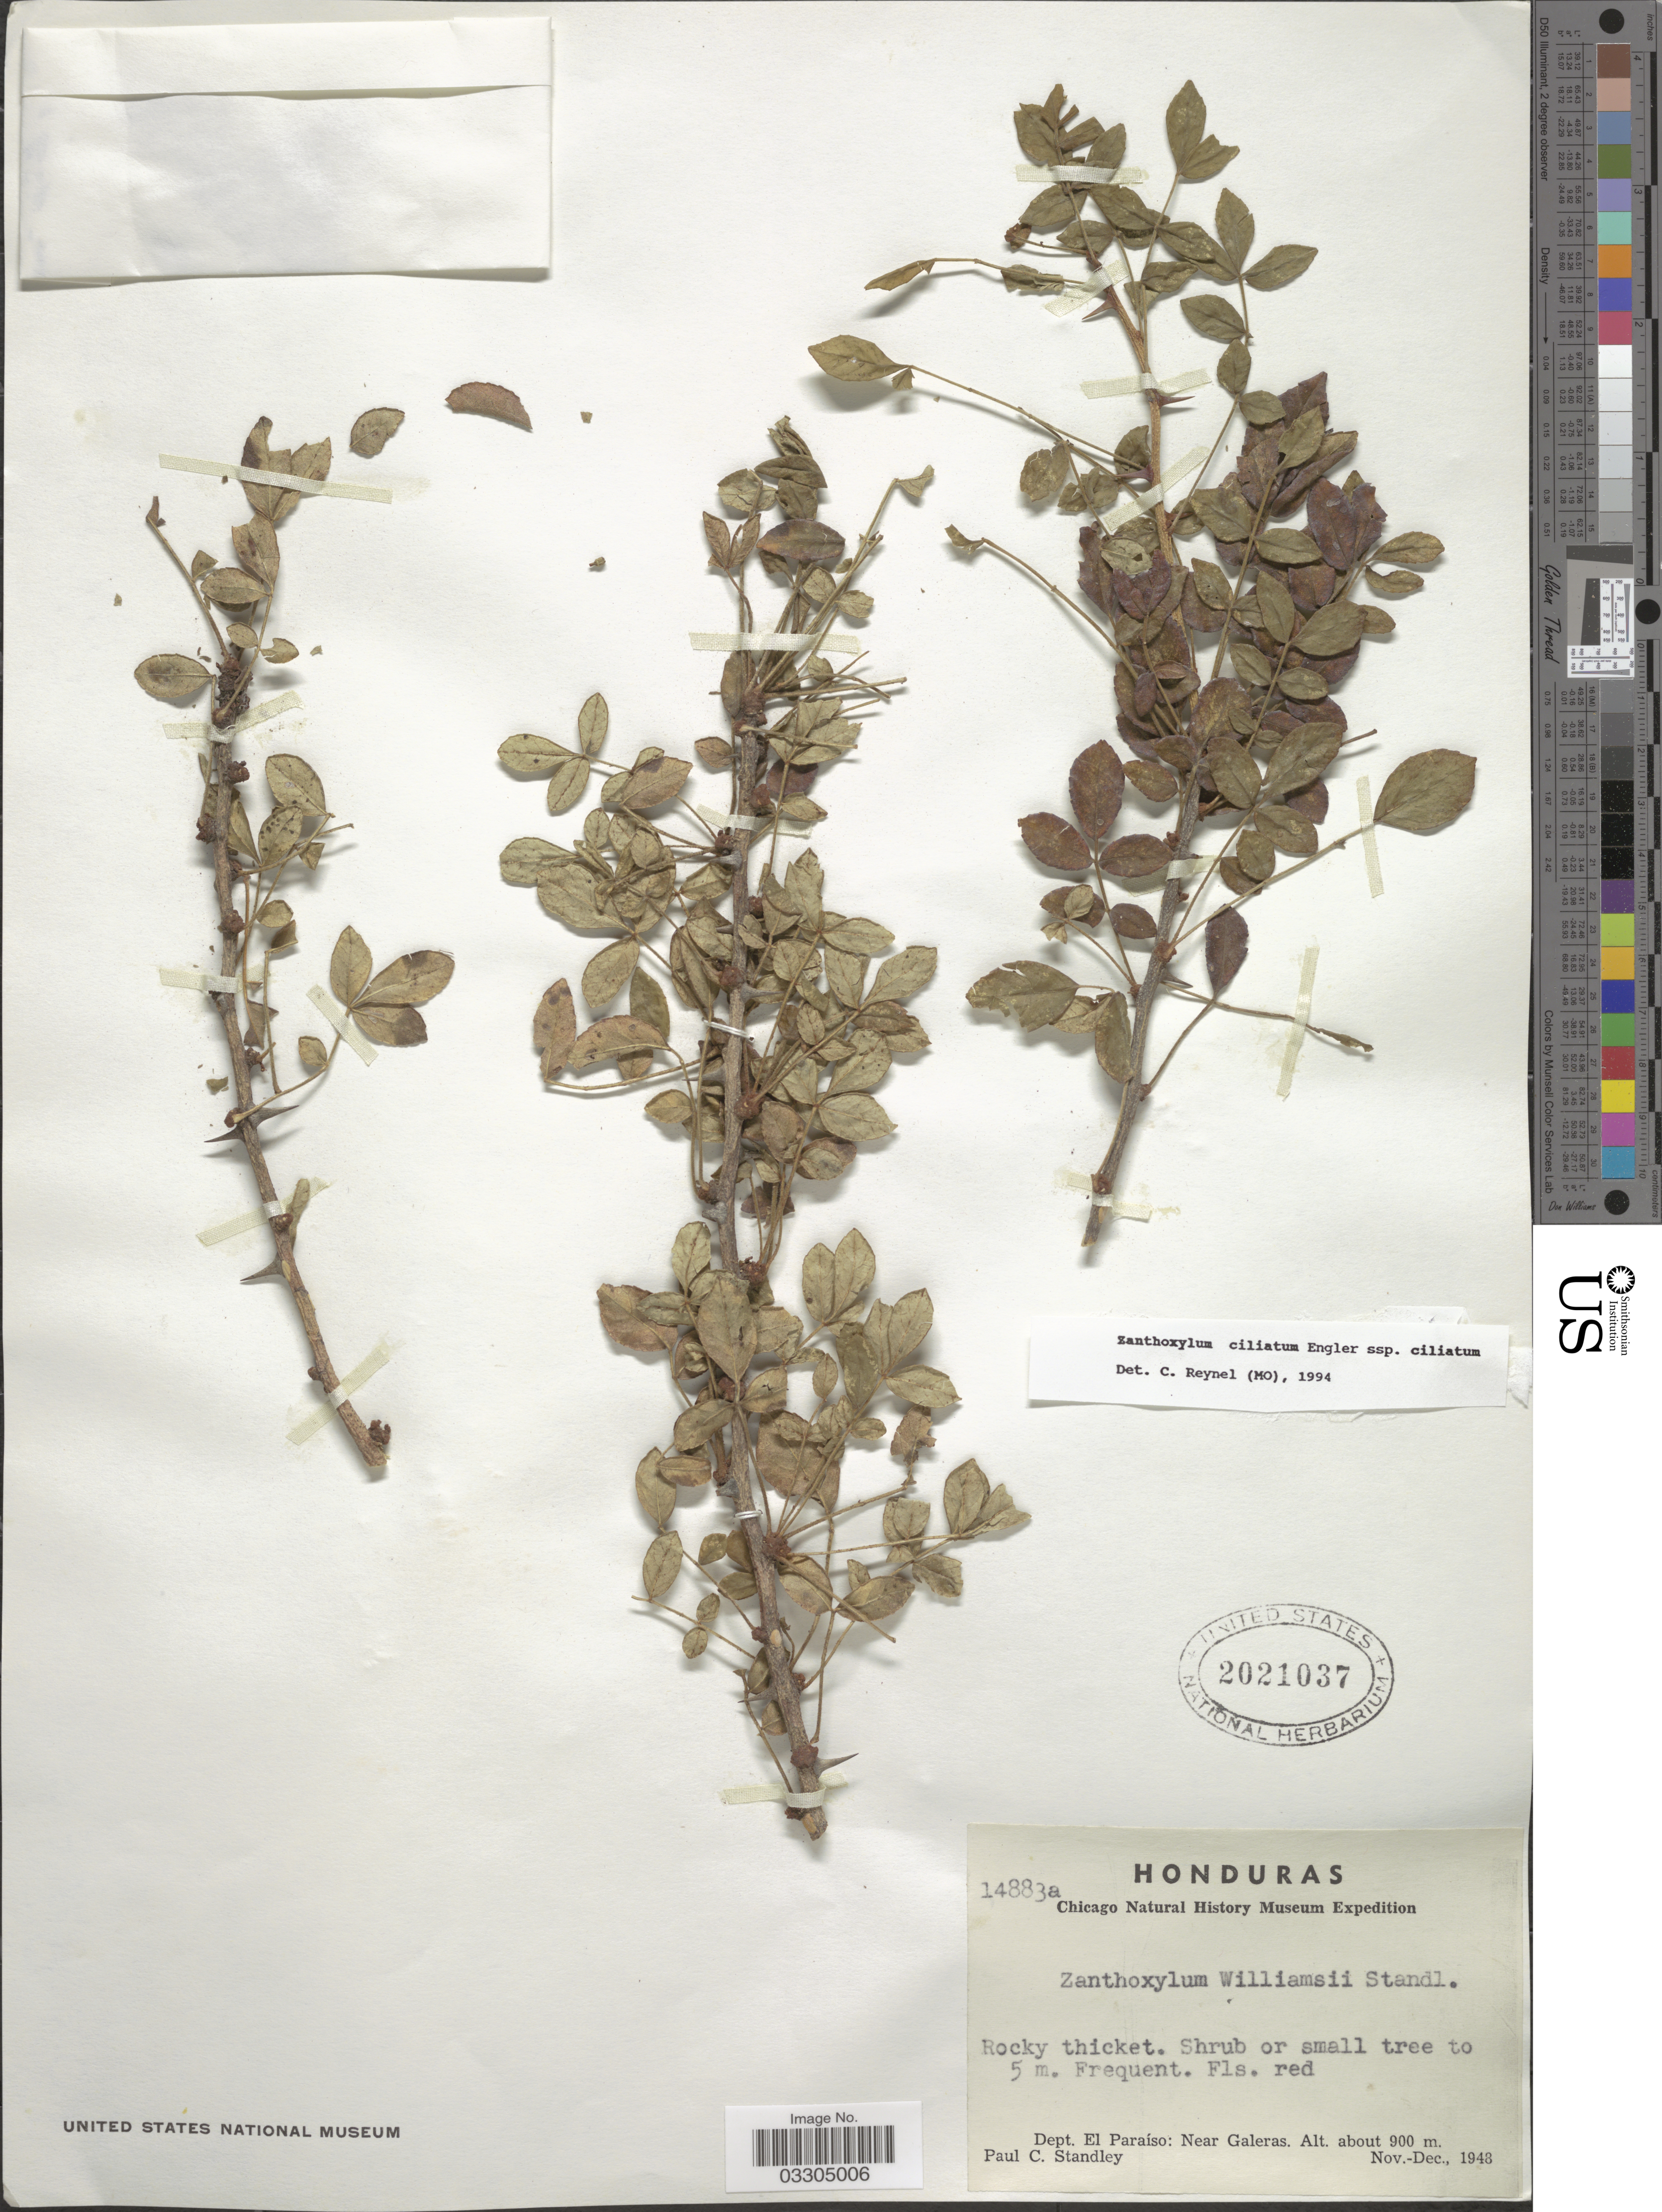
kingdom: Plantae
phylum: Tracheophyta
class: Magnoliopsida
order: Sapindales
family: Rutaceae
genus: Zanthoxylum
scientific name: Zanthoxylum ciliatum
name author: Engl.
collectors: P. C. Standley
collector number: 14883a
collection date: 1948-11/1948-12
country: Honduras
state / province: El Paraíso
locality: Dept. El Paraíso: Near Galeras.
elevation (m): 900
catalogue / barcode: US 2021037